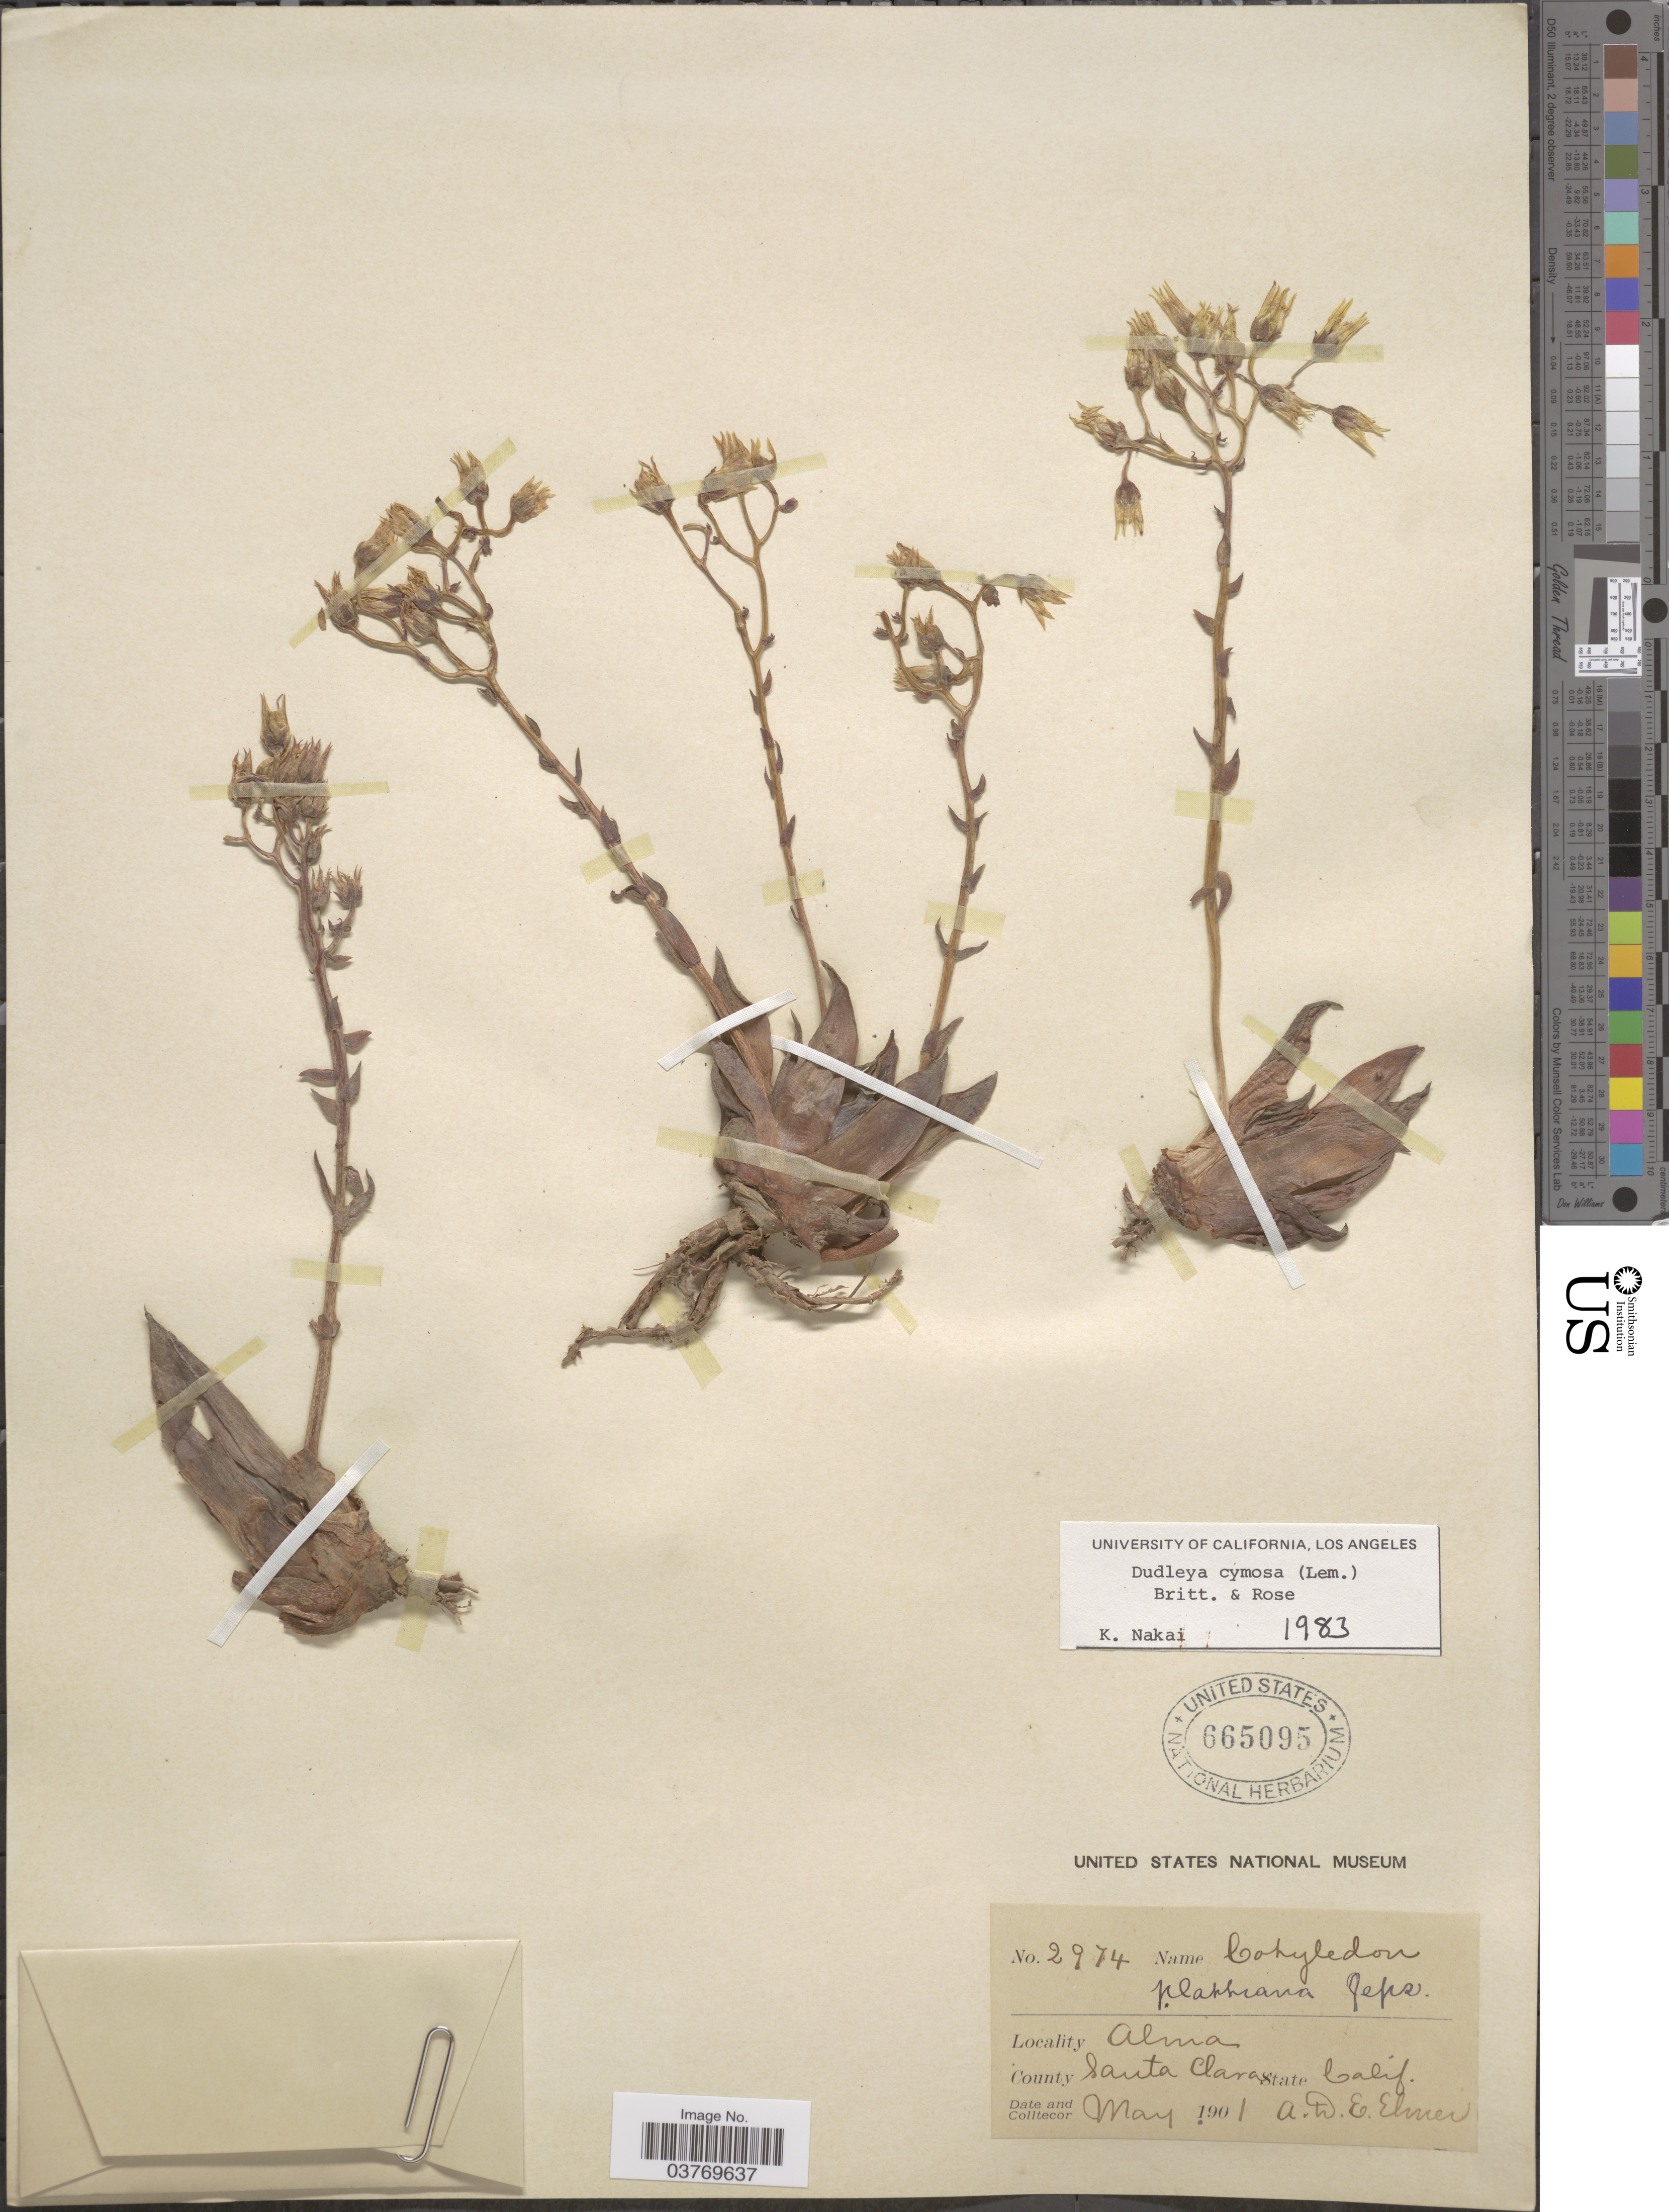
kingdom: Plantae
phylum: Tracheophyta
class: Magnoliopsida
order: Saxifragales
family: Crassulaceae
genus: Dudleya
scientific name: Dudleya cymosa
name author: (Lem.) Britton & Rose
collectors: A. D. E. Elmer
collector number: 2974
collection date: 1901-05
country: United States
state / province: California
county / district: Santa Clara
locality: Alma. County Santa Clara.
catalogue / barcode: US 665095